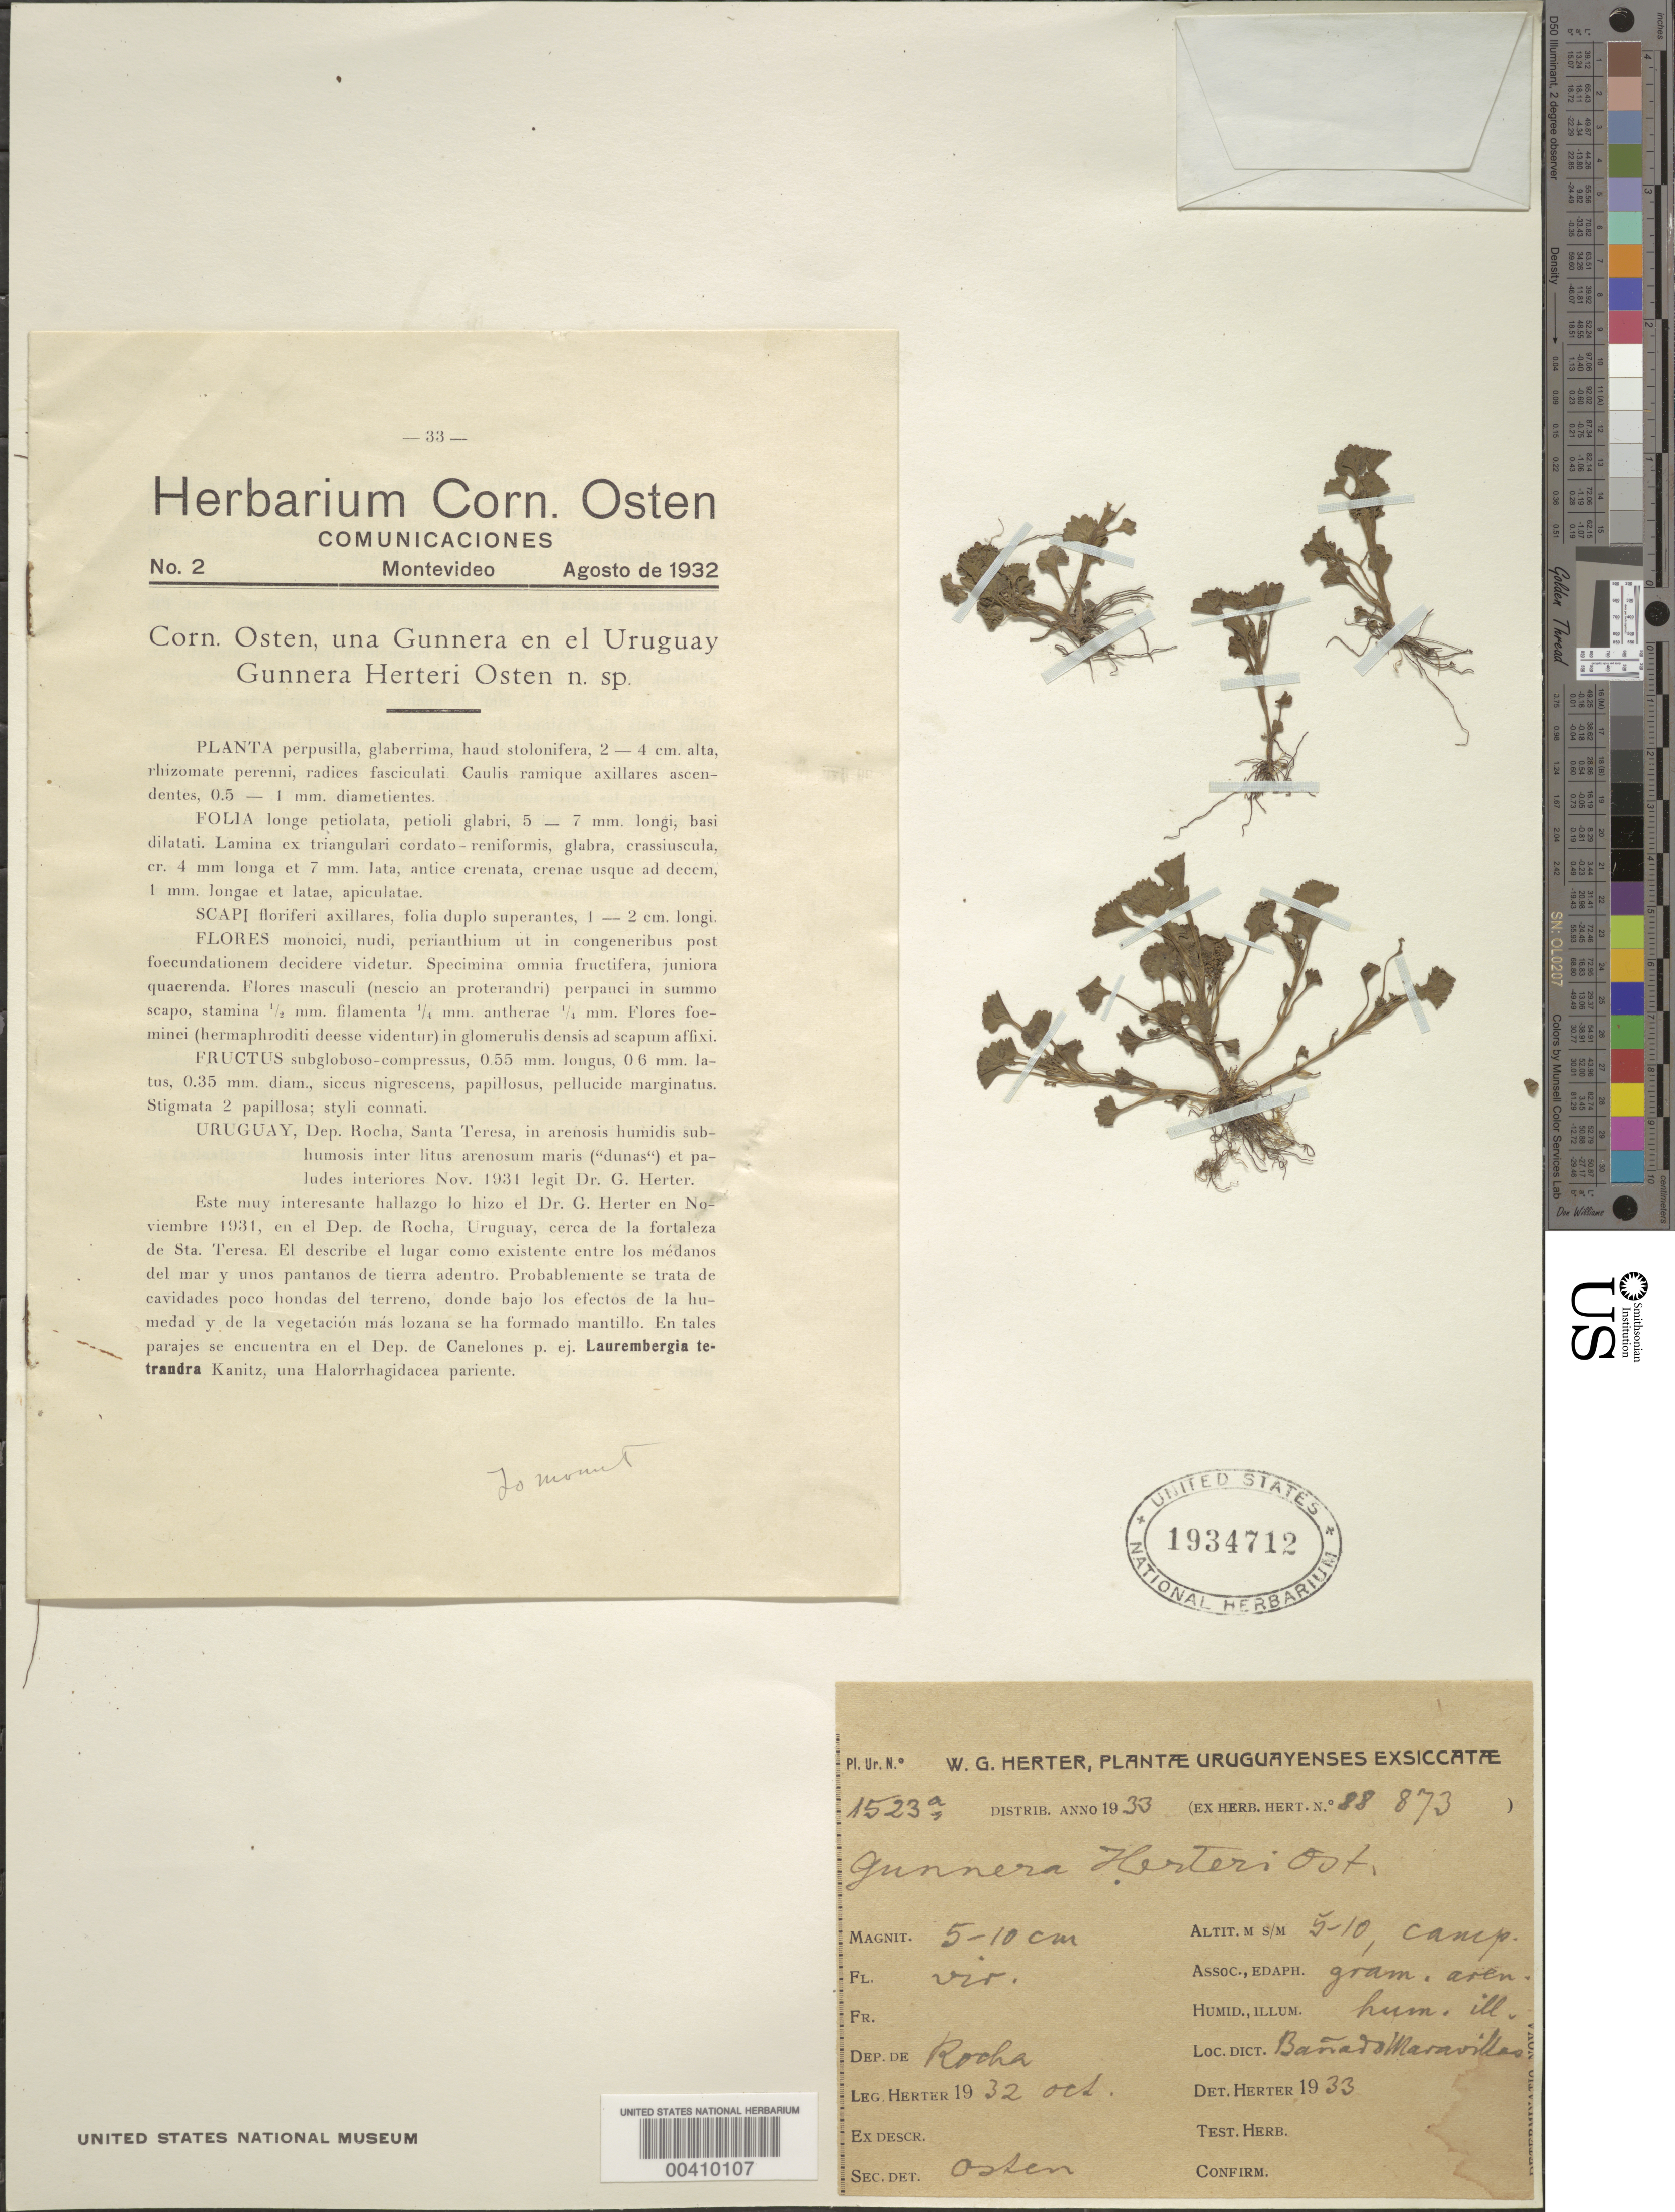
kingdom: Plantae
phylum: Tracheophyta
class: Magnoliopsida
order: Gunnerales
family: Gunneraceae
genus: Gunnera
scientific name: Gunnera herteri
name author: Osten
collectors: W. G. Herter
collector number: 1523a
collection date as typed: Oct 1932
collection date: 1932-10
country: Uruguay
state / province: Rocha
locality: Bañado Maravilles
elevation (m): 5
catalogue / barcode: US 1934712